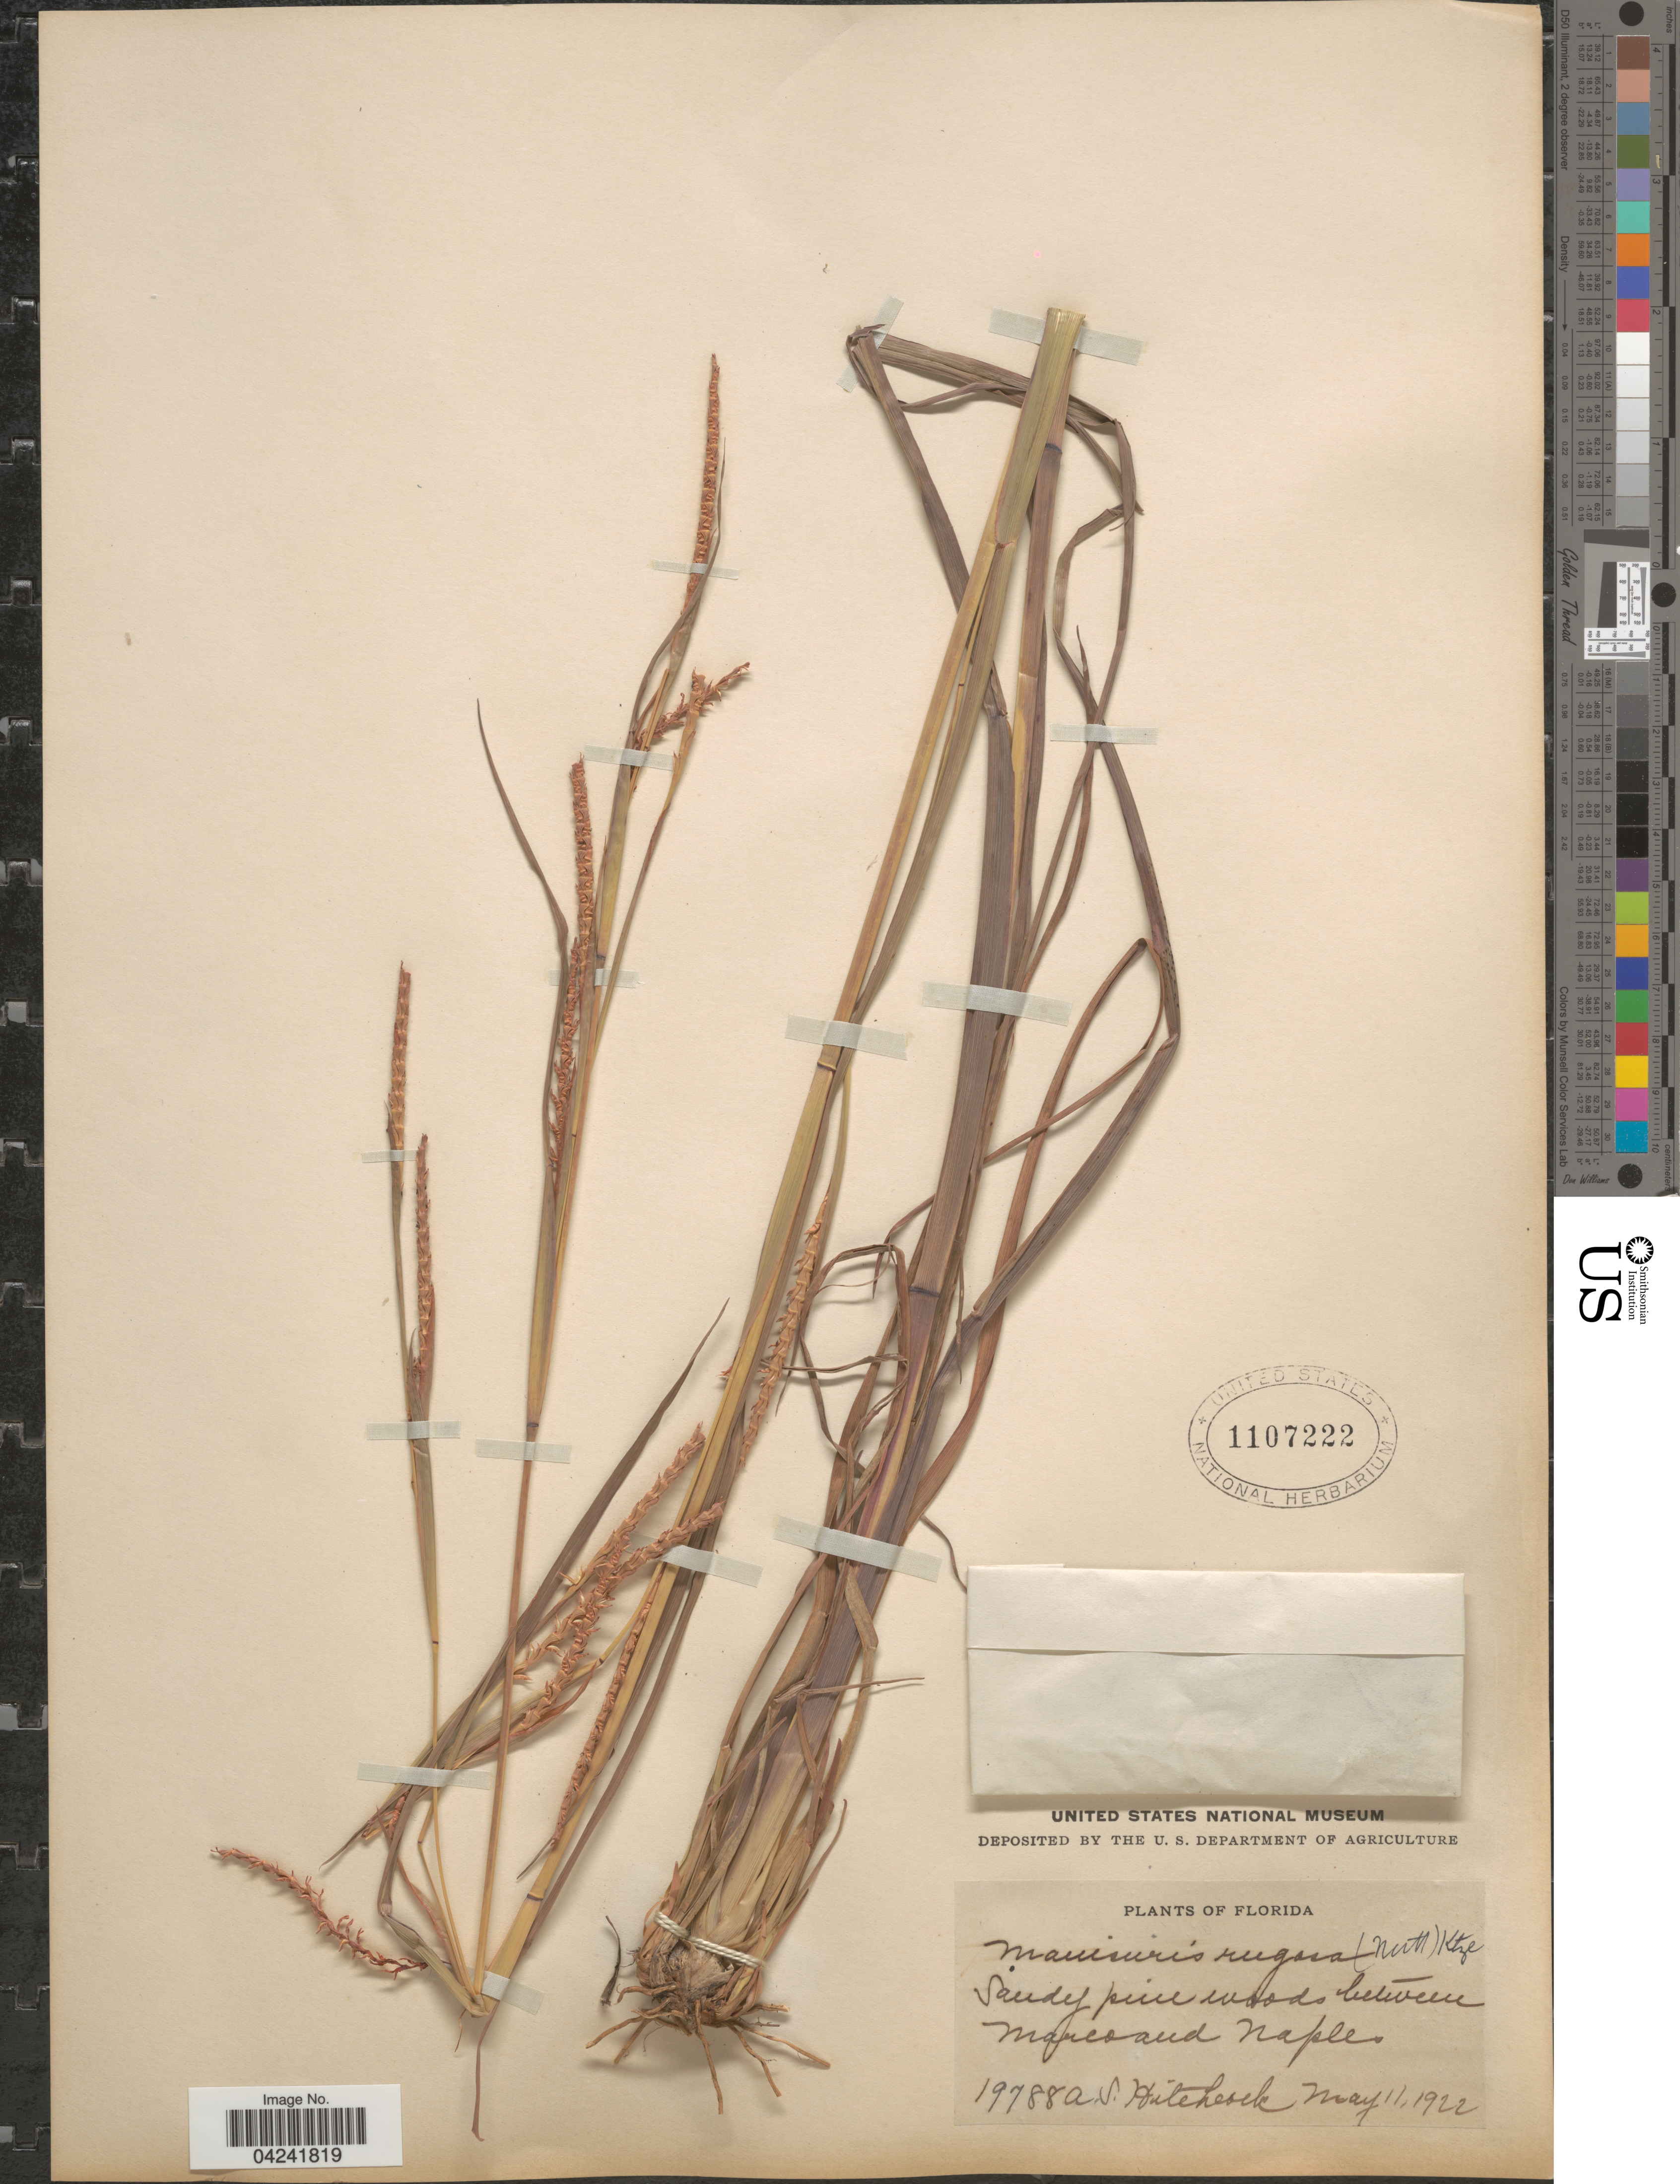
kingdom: Plantae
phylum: Tracheophyta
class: Liliopsida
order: Poales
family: Poaceae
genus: Mnesithea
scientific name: Mnesithea rugosa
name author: (Nutt.) de Koning & Sosef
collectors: A. S. Hitchcock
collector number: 19788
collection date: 1922-05-11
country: United States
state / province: Florida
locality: Sandy pine woods between Marco and Naples.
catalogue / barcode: US 1107222